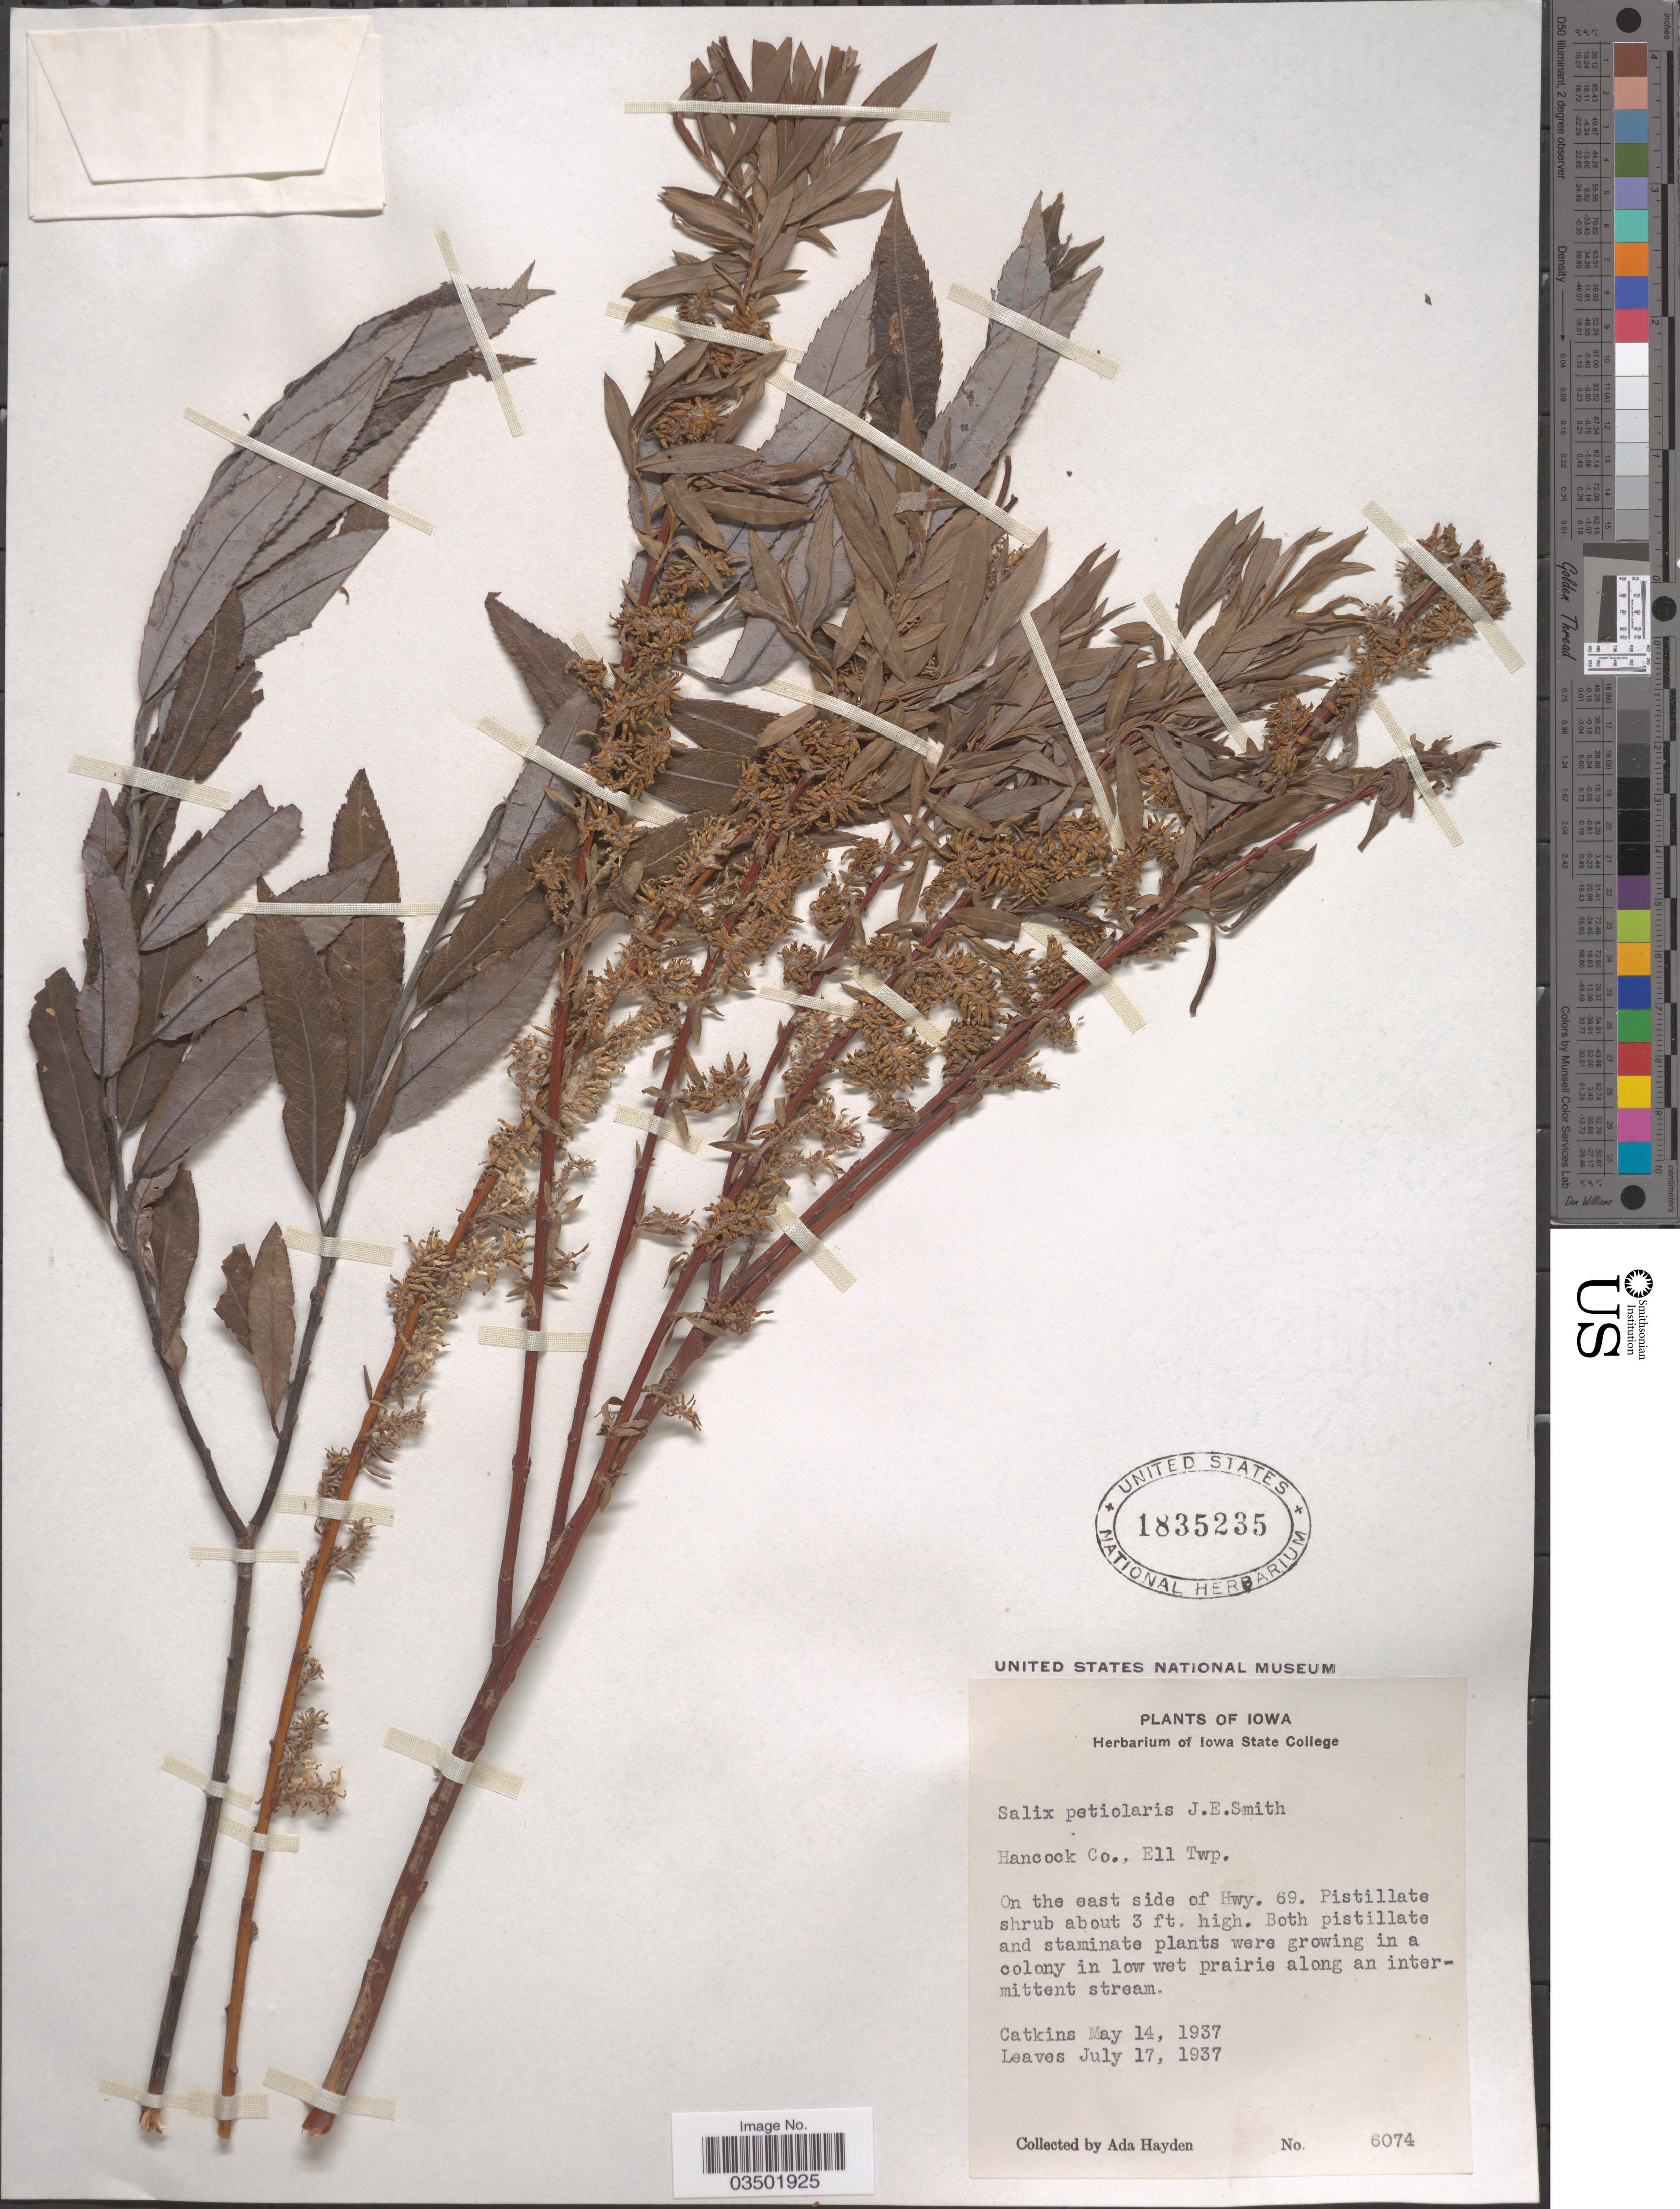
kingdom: Plantae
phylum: Tracheophyta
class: Magnoliopsida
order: Malpighiales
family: Salicaceae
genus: Salix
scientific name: Salix petiolaris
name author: Sm.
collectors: Ada Hayden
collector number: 6074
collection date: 1937-05-14/1937-07-17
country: United States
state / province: Iowa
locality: Hancock Co., Ell Twp. On the east side of Hwy. 69.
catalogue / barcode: US 1835235